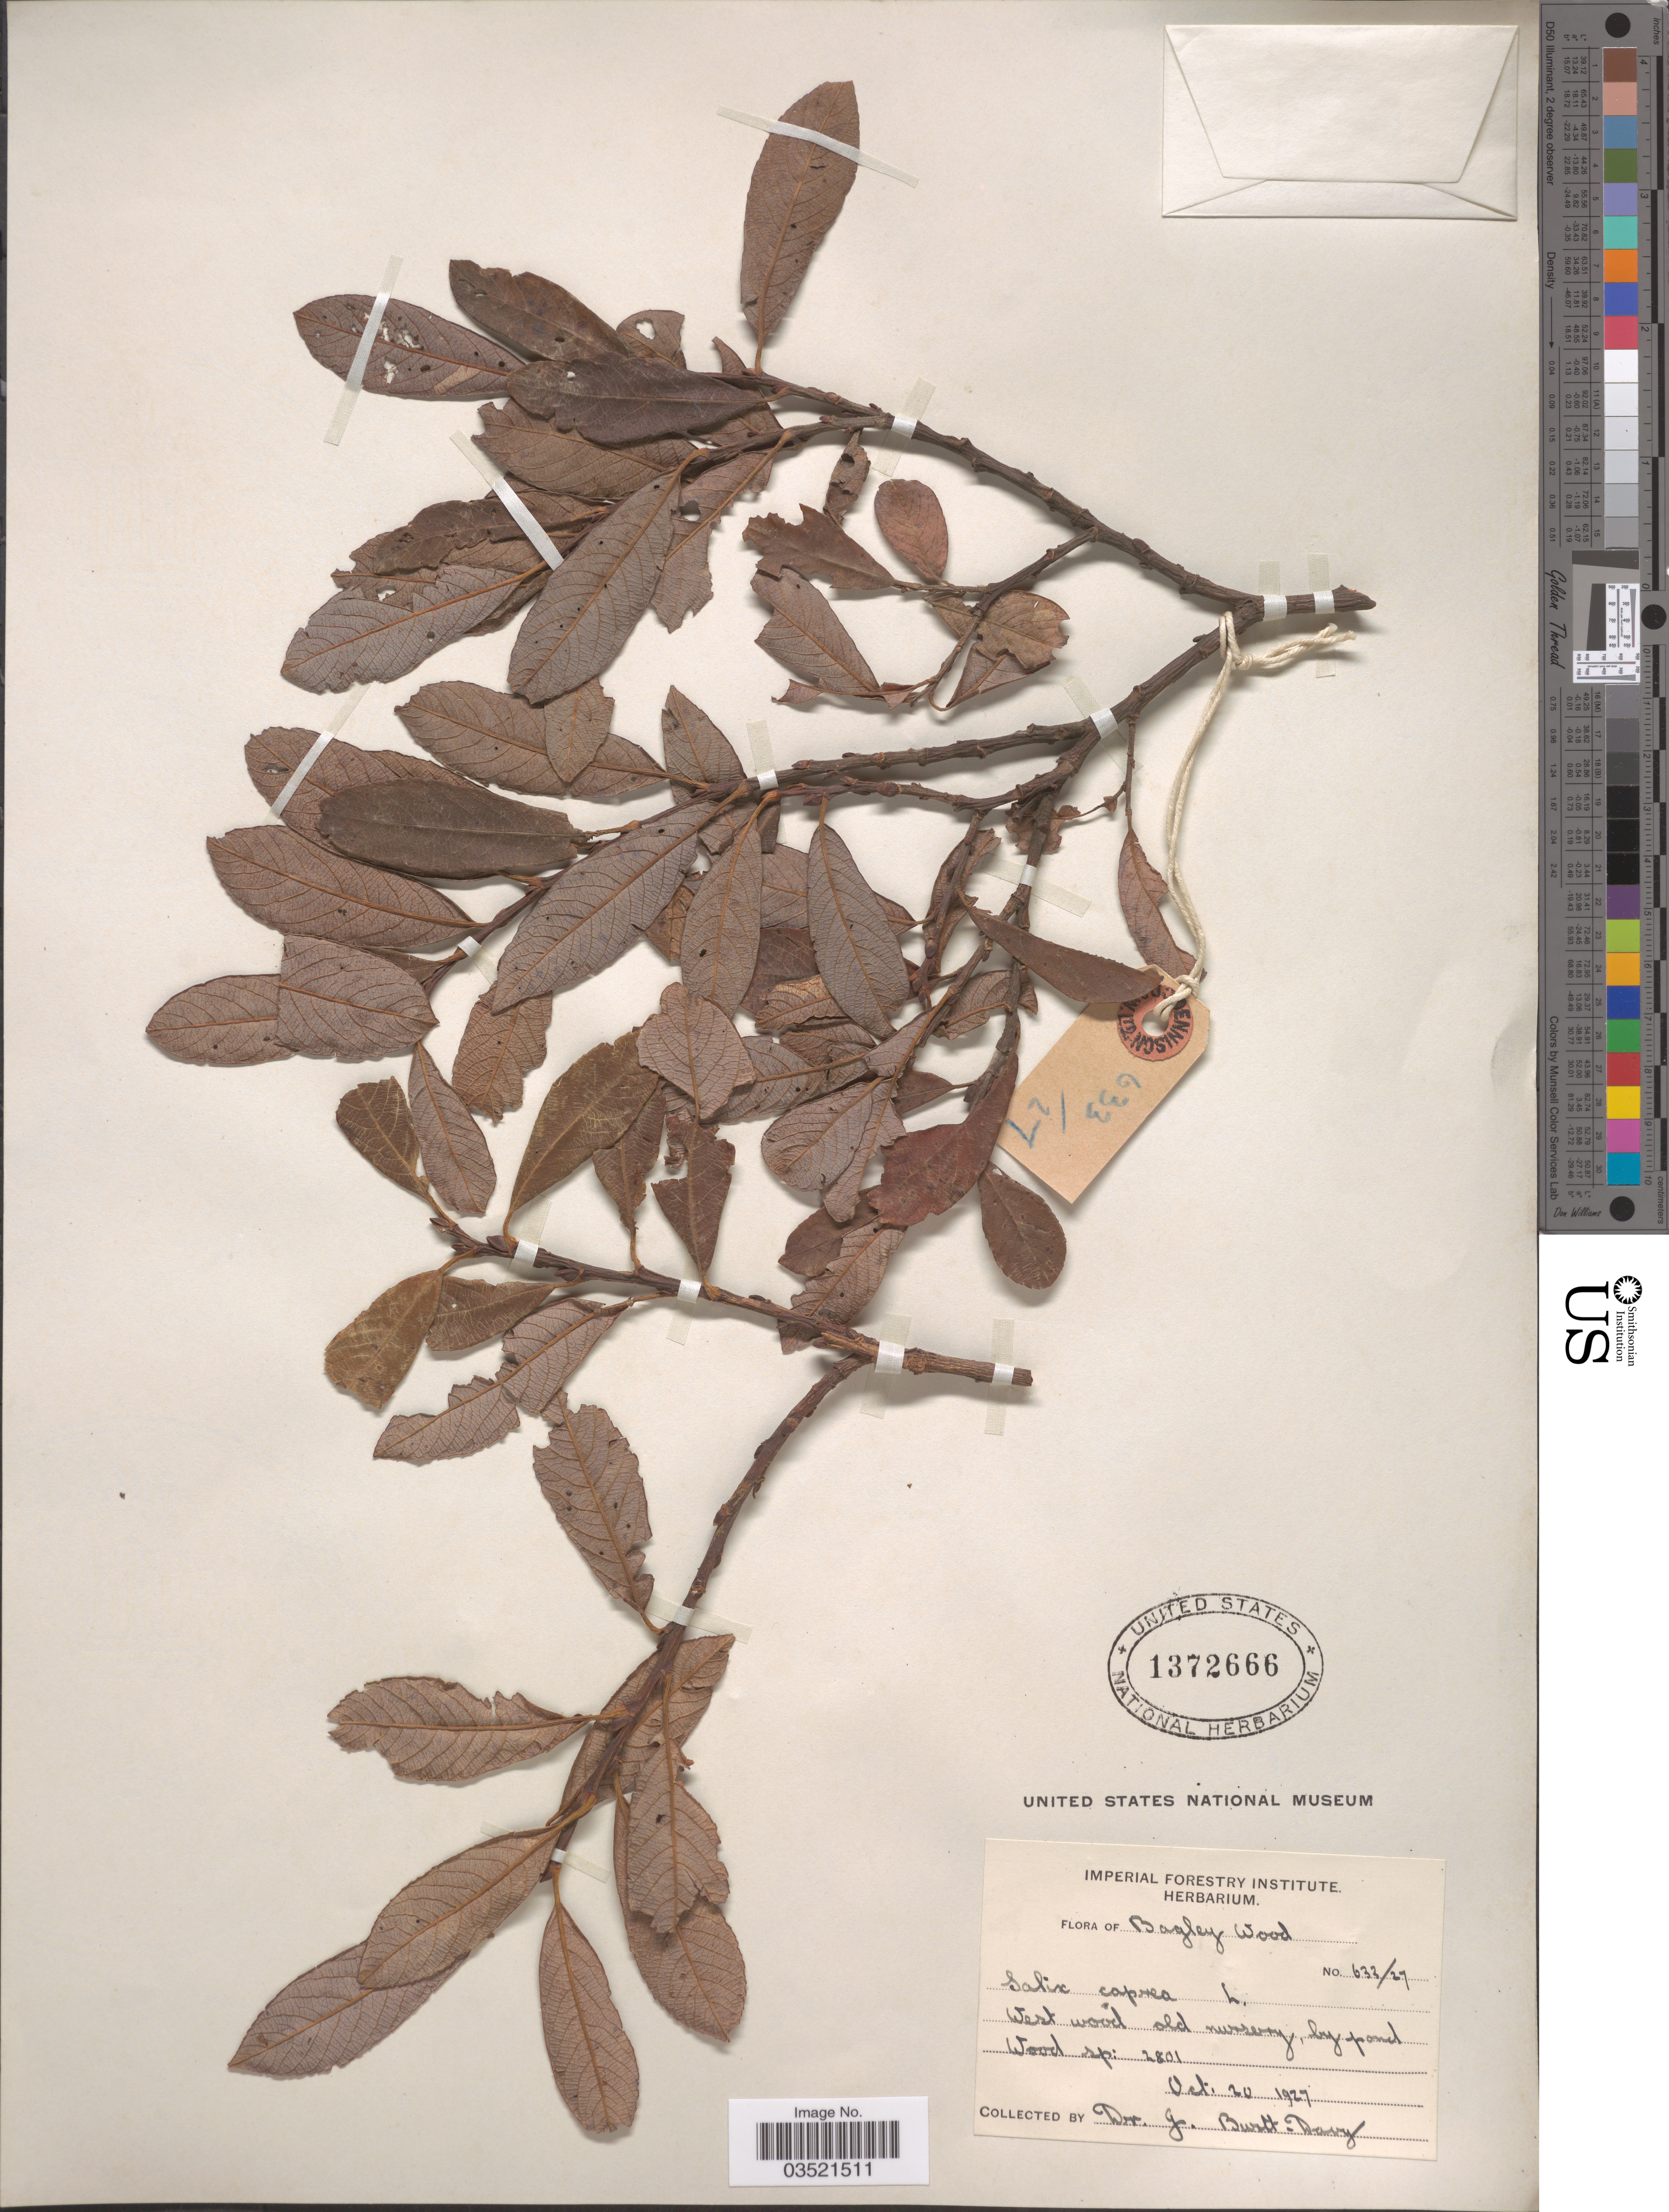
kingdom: Plantae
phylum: Tracheophyta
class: Magnoliopsida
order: Malpighiales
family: Salicaceae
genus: Salix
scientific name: Salix caprea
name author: L.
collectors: J. Burtt Davy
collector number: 633/27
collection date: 1927-10-20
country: United Kingdom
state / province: England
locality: Bagley Wood. West wood old nursery, by pond Wood sp: 2801.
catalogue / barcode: US 1372666